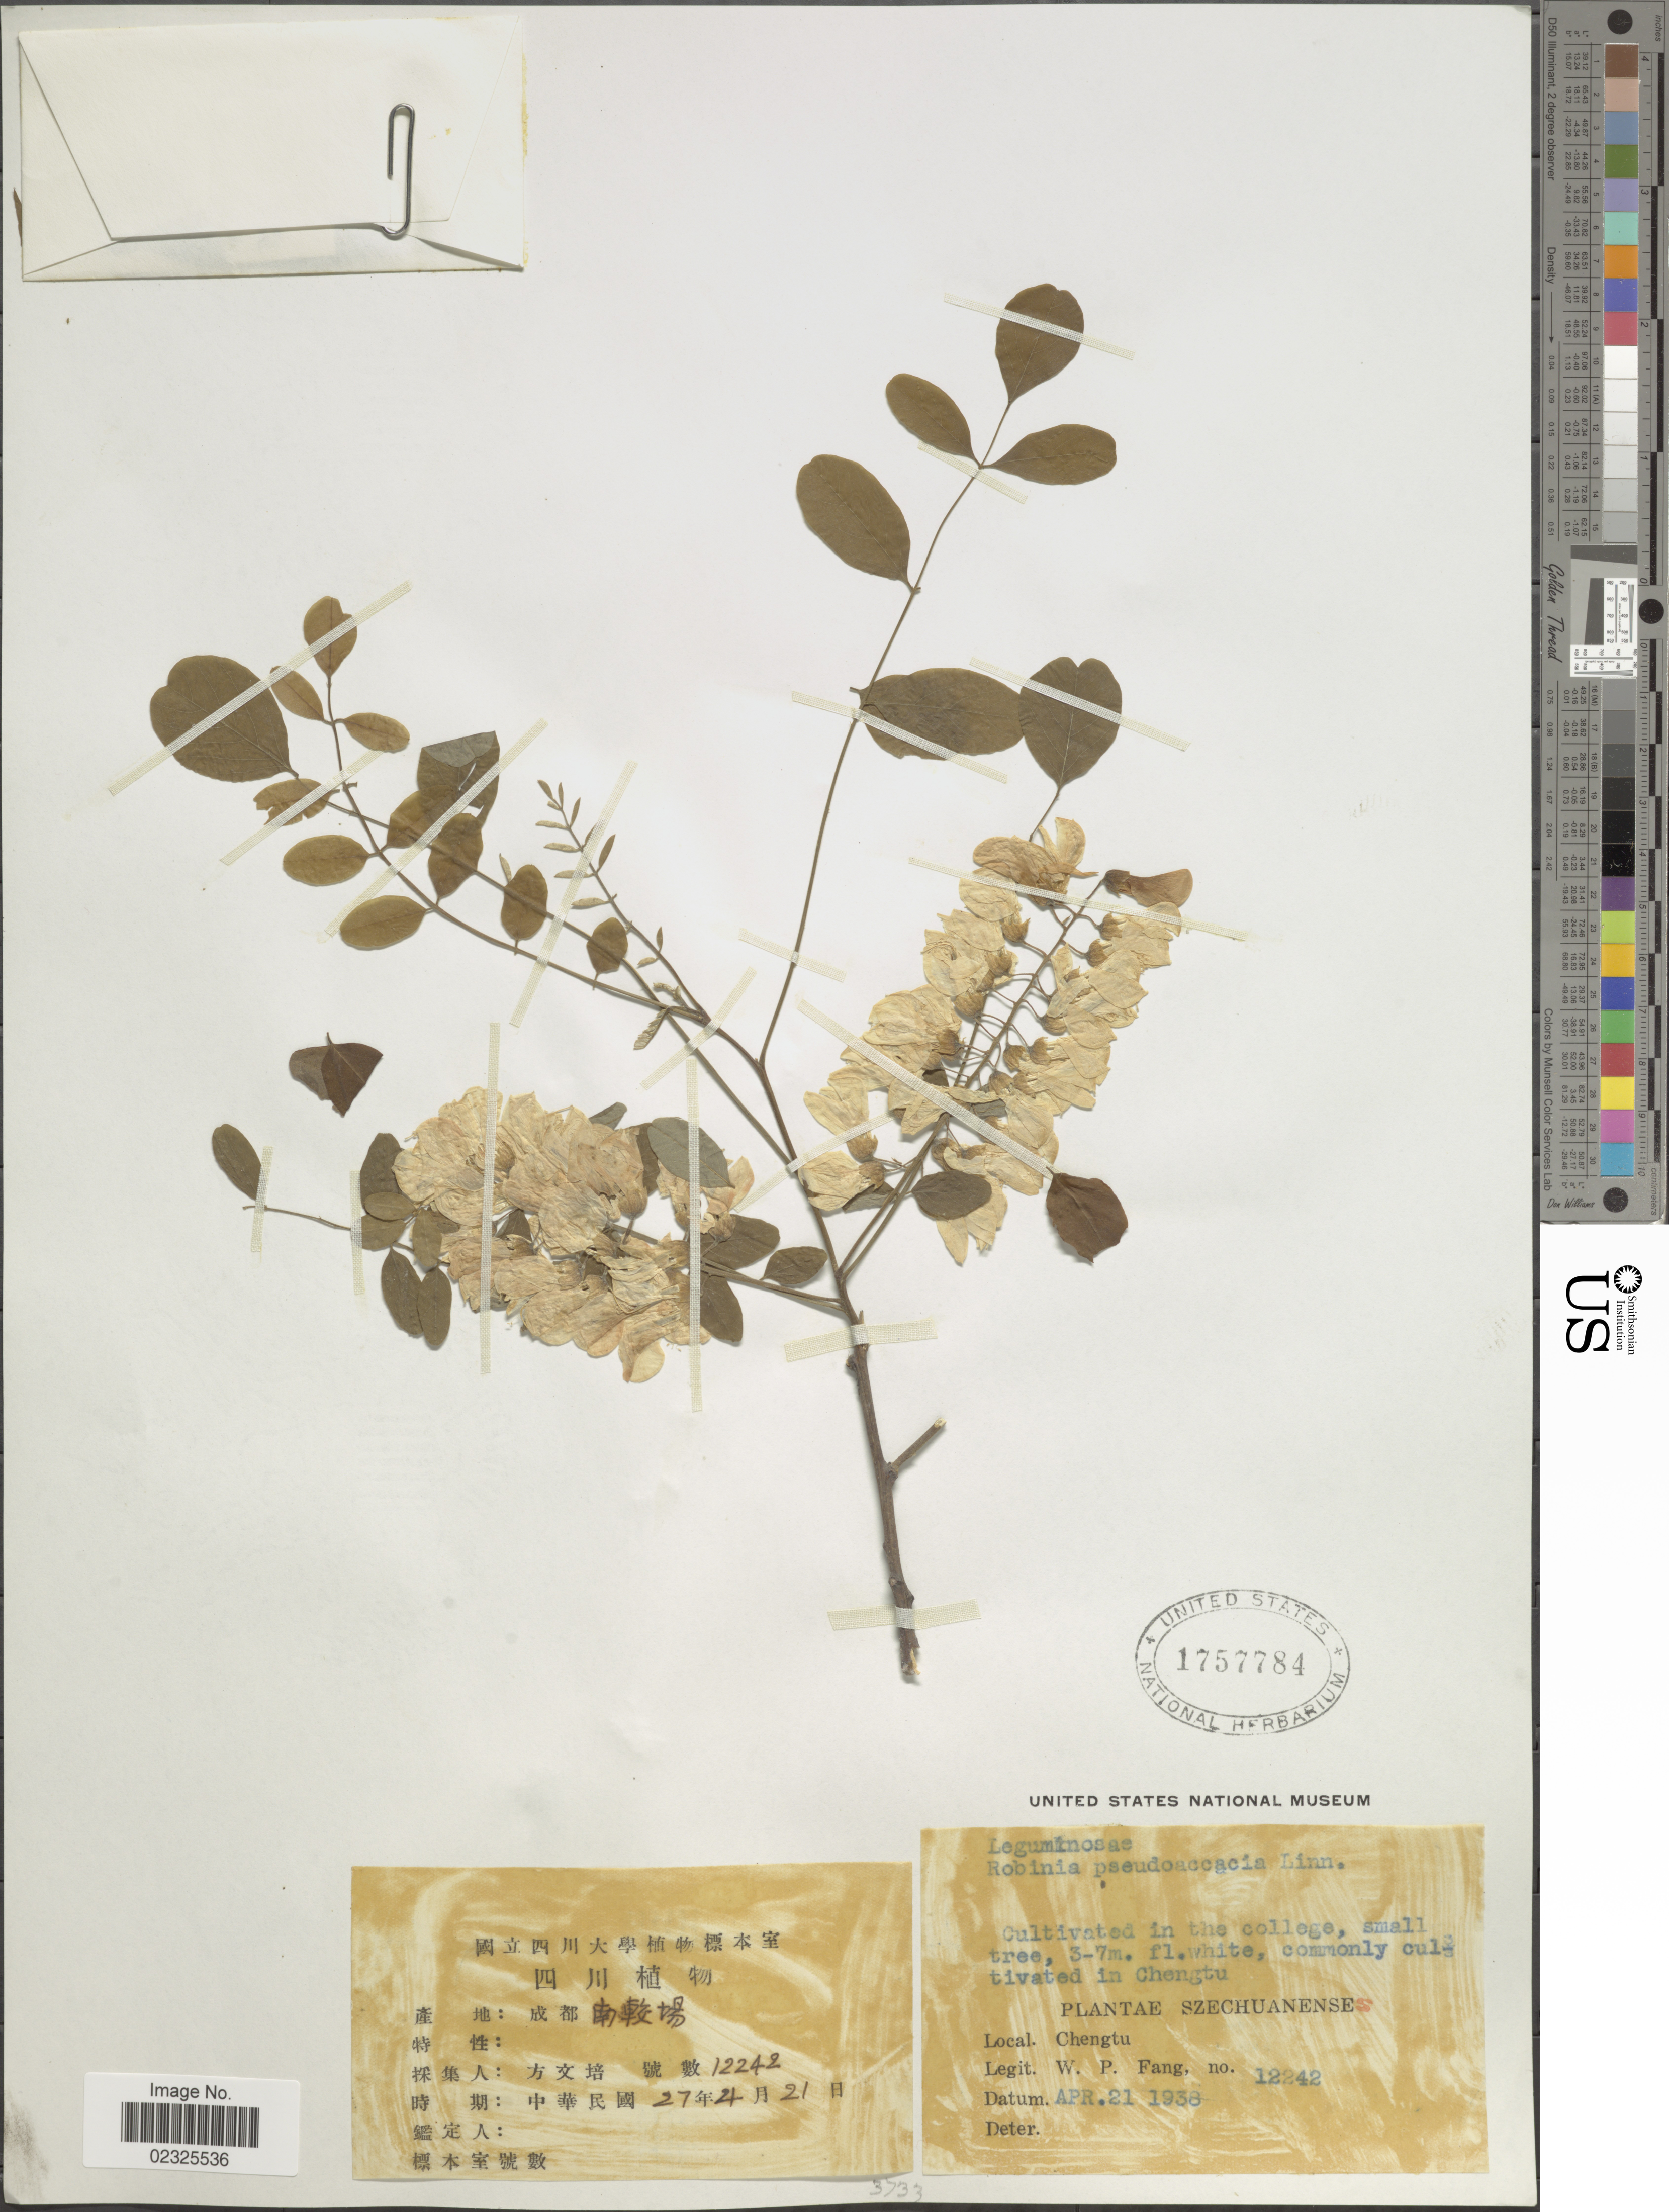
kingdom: Plantae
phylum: Tracheophyta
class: Magnoliopsida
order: Fabales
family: Fabaceae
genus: Robinia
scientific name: Robinia pseudoacacia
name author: L.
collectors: W. P. Fang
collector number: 12242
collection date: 1938-04-21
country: China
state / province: Sichuan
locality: Szechuanenses, Chengtu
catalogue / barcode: US 1757784